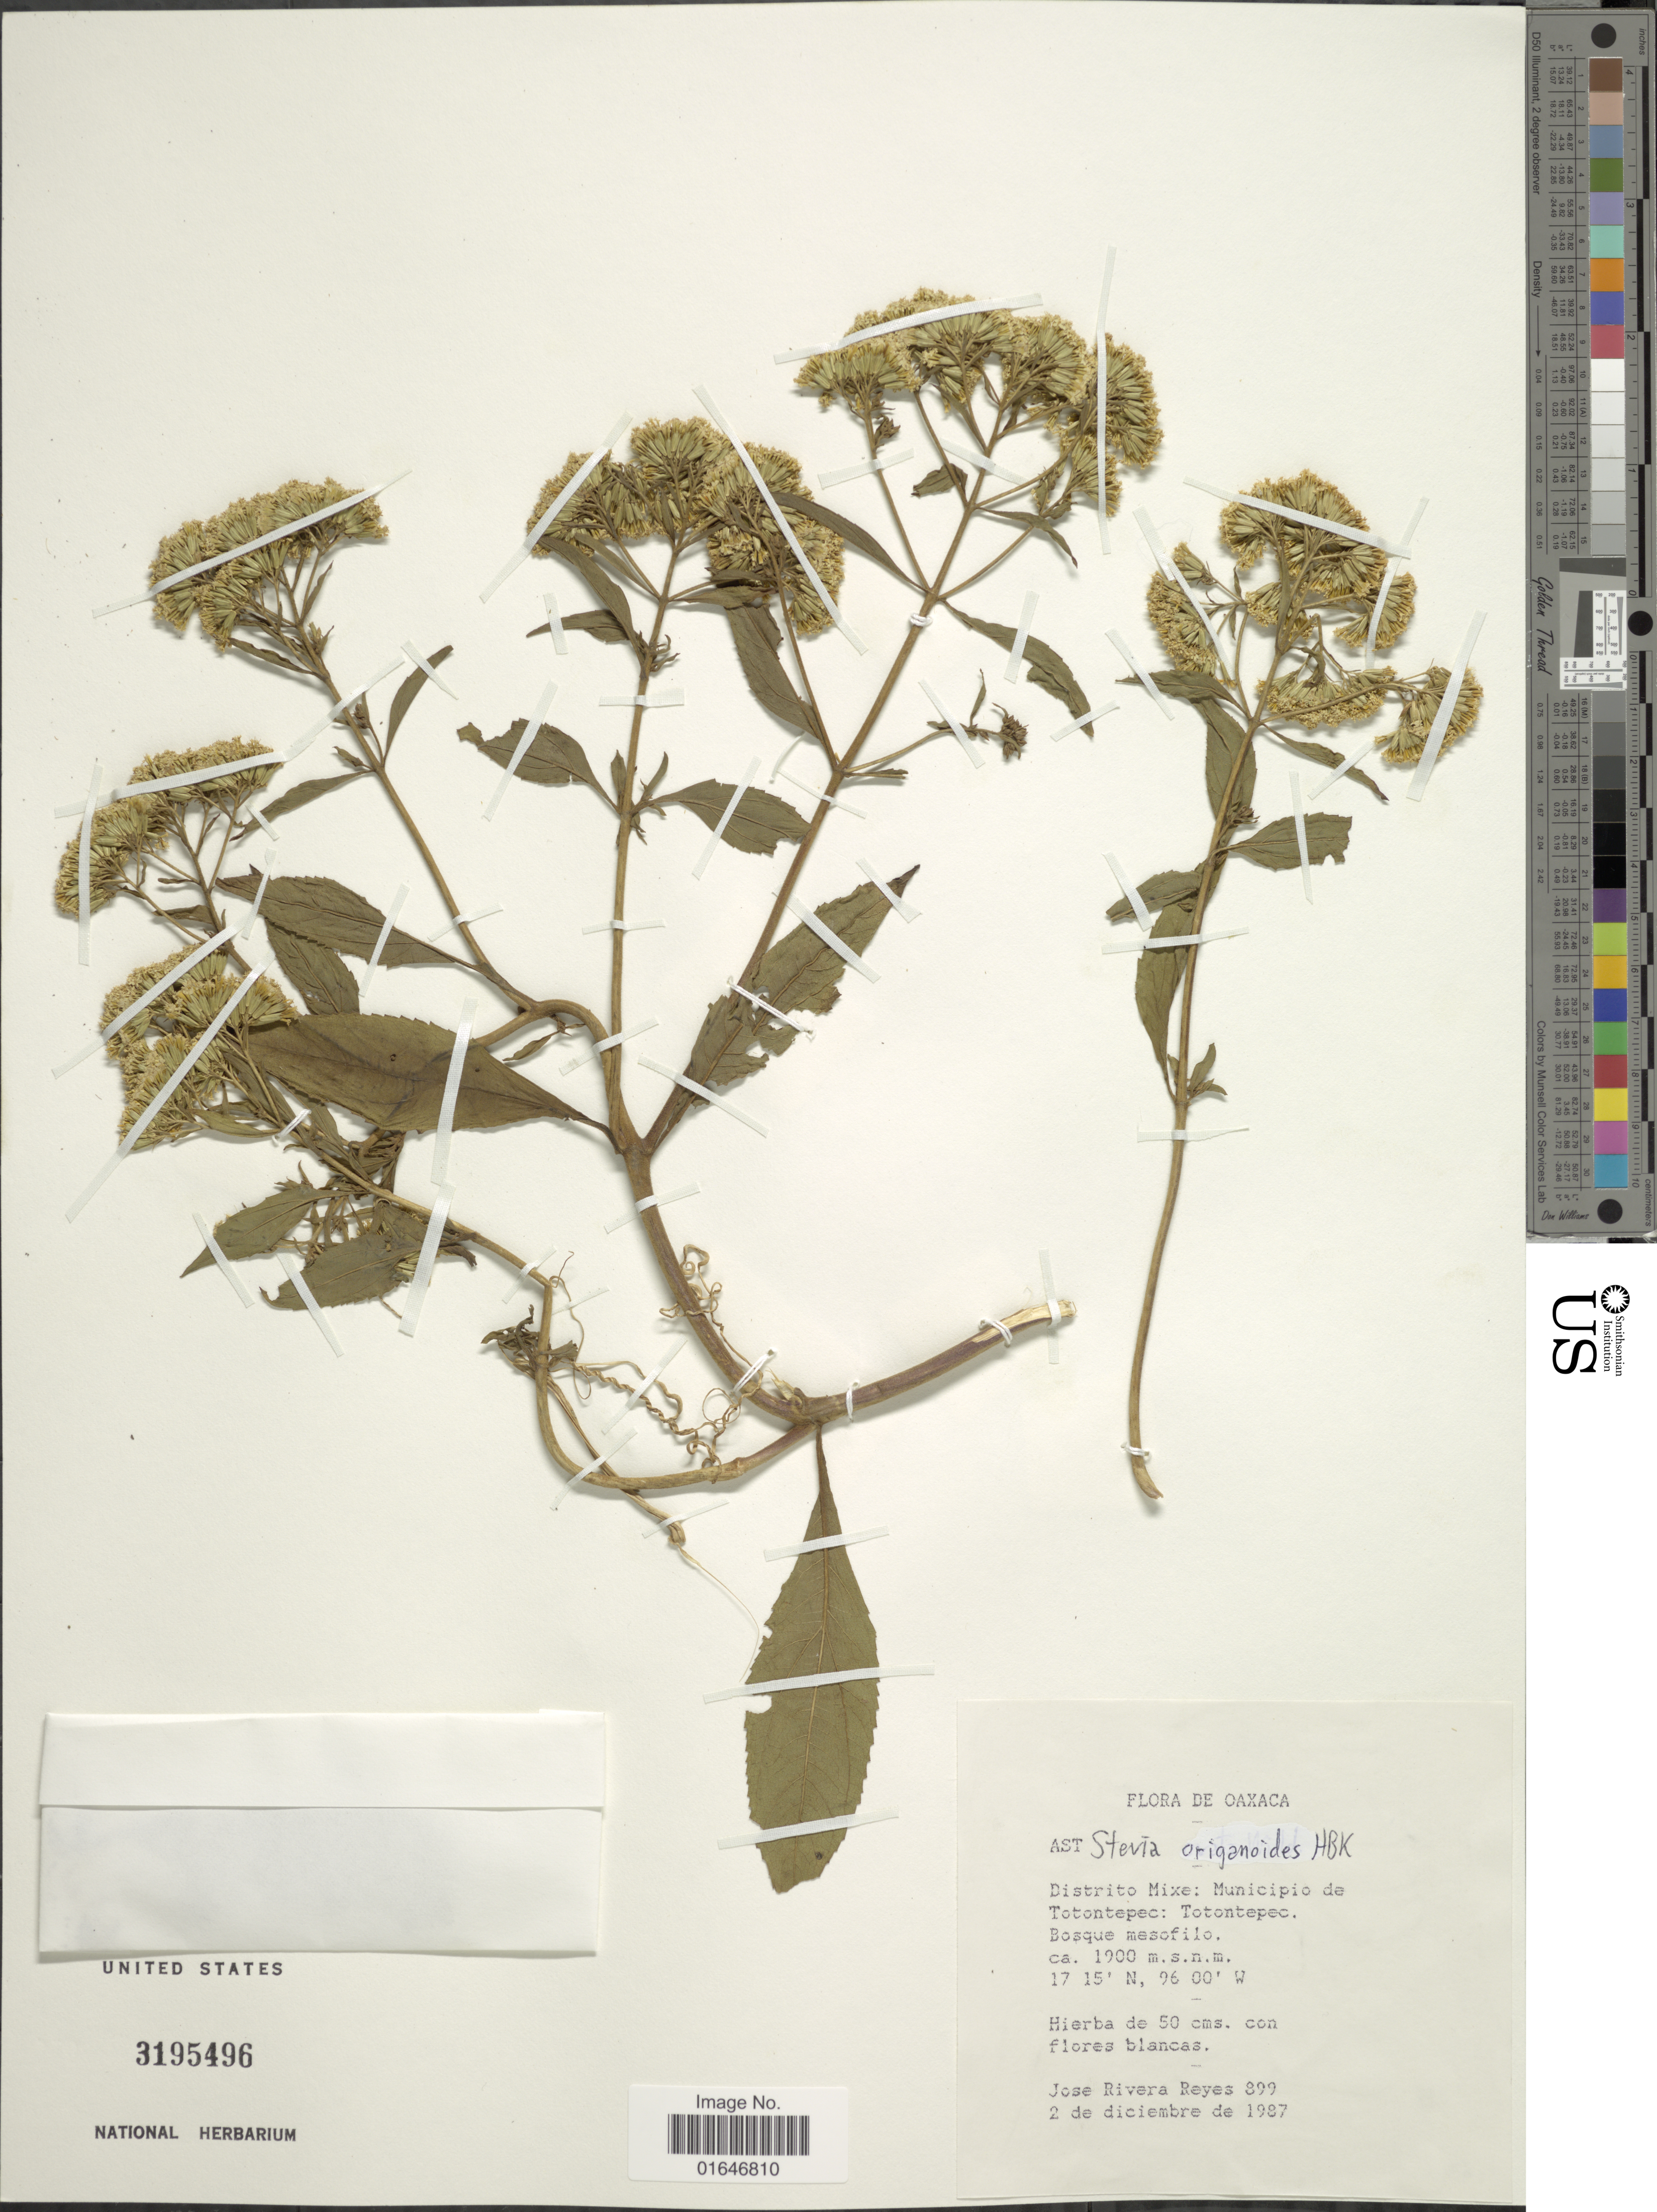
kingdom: Plantae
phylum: Tracheophyta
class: Magnoliopsida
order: Asterales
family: Asteraceae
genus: Stevia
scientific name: Stevia origanoides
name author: Kunth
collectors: J. Reyes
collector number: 899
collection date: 1987-12-02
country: Mexico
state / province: Oaxaca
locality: Distrito Mixe: Municipio de totontepec: Totontepec.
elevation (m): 1900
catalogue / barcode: US 3195496